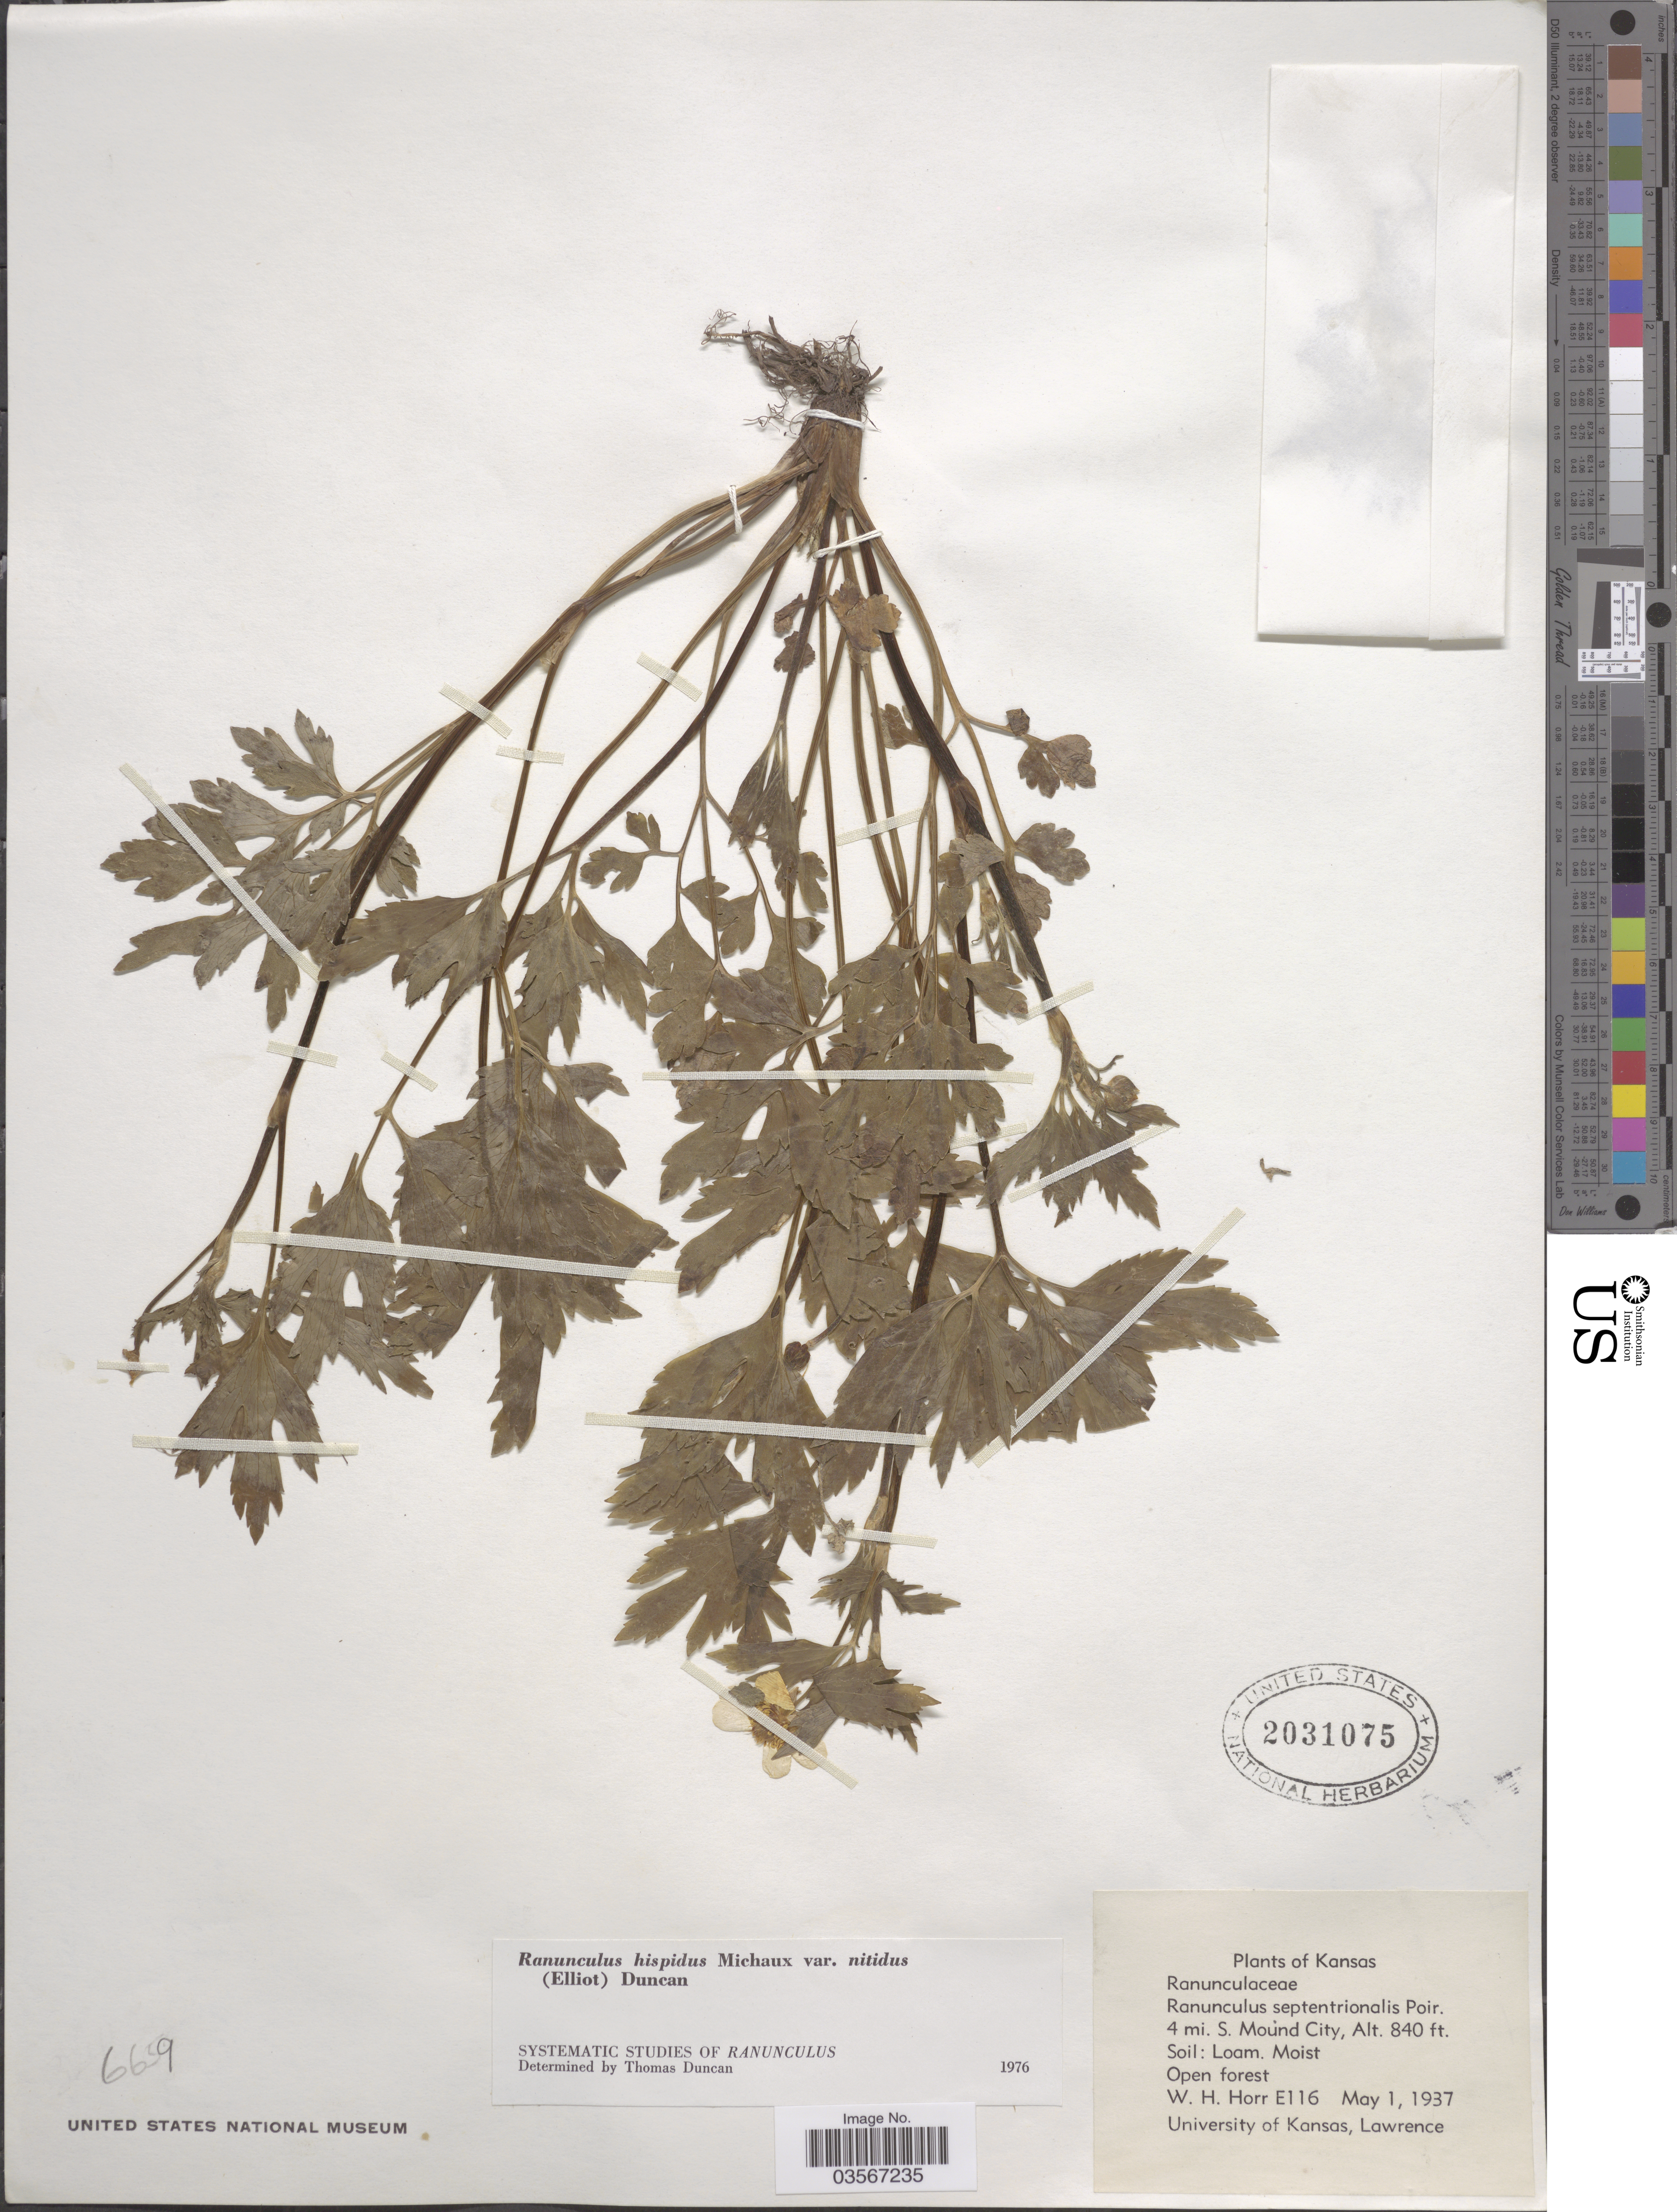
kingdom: Plantae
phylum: Tracheophyta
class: Magnoliopsida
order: Ranunculales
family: Ranunculaceae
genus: Ranunculus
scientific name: Ranunculus hispidus var. nitidus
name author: (Chapm.) T. Duncan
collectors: W. H. Horr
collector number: E116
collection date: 1937-05-01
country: United States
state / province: Kansas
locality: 4 mi. S. Mound City.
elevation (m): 256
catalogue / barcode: US 2031075